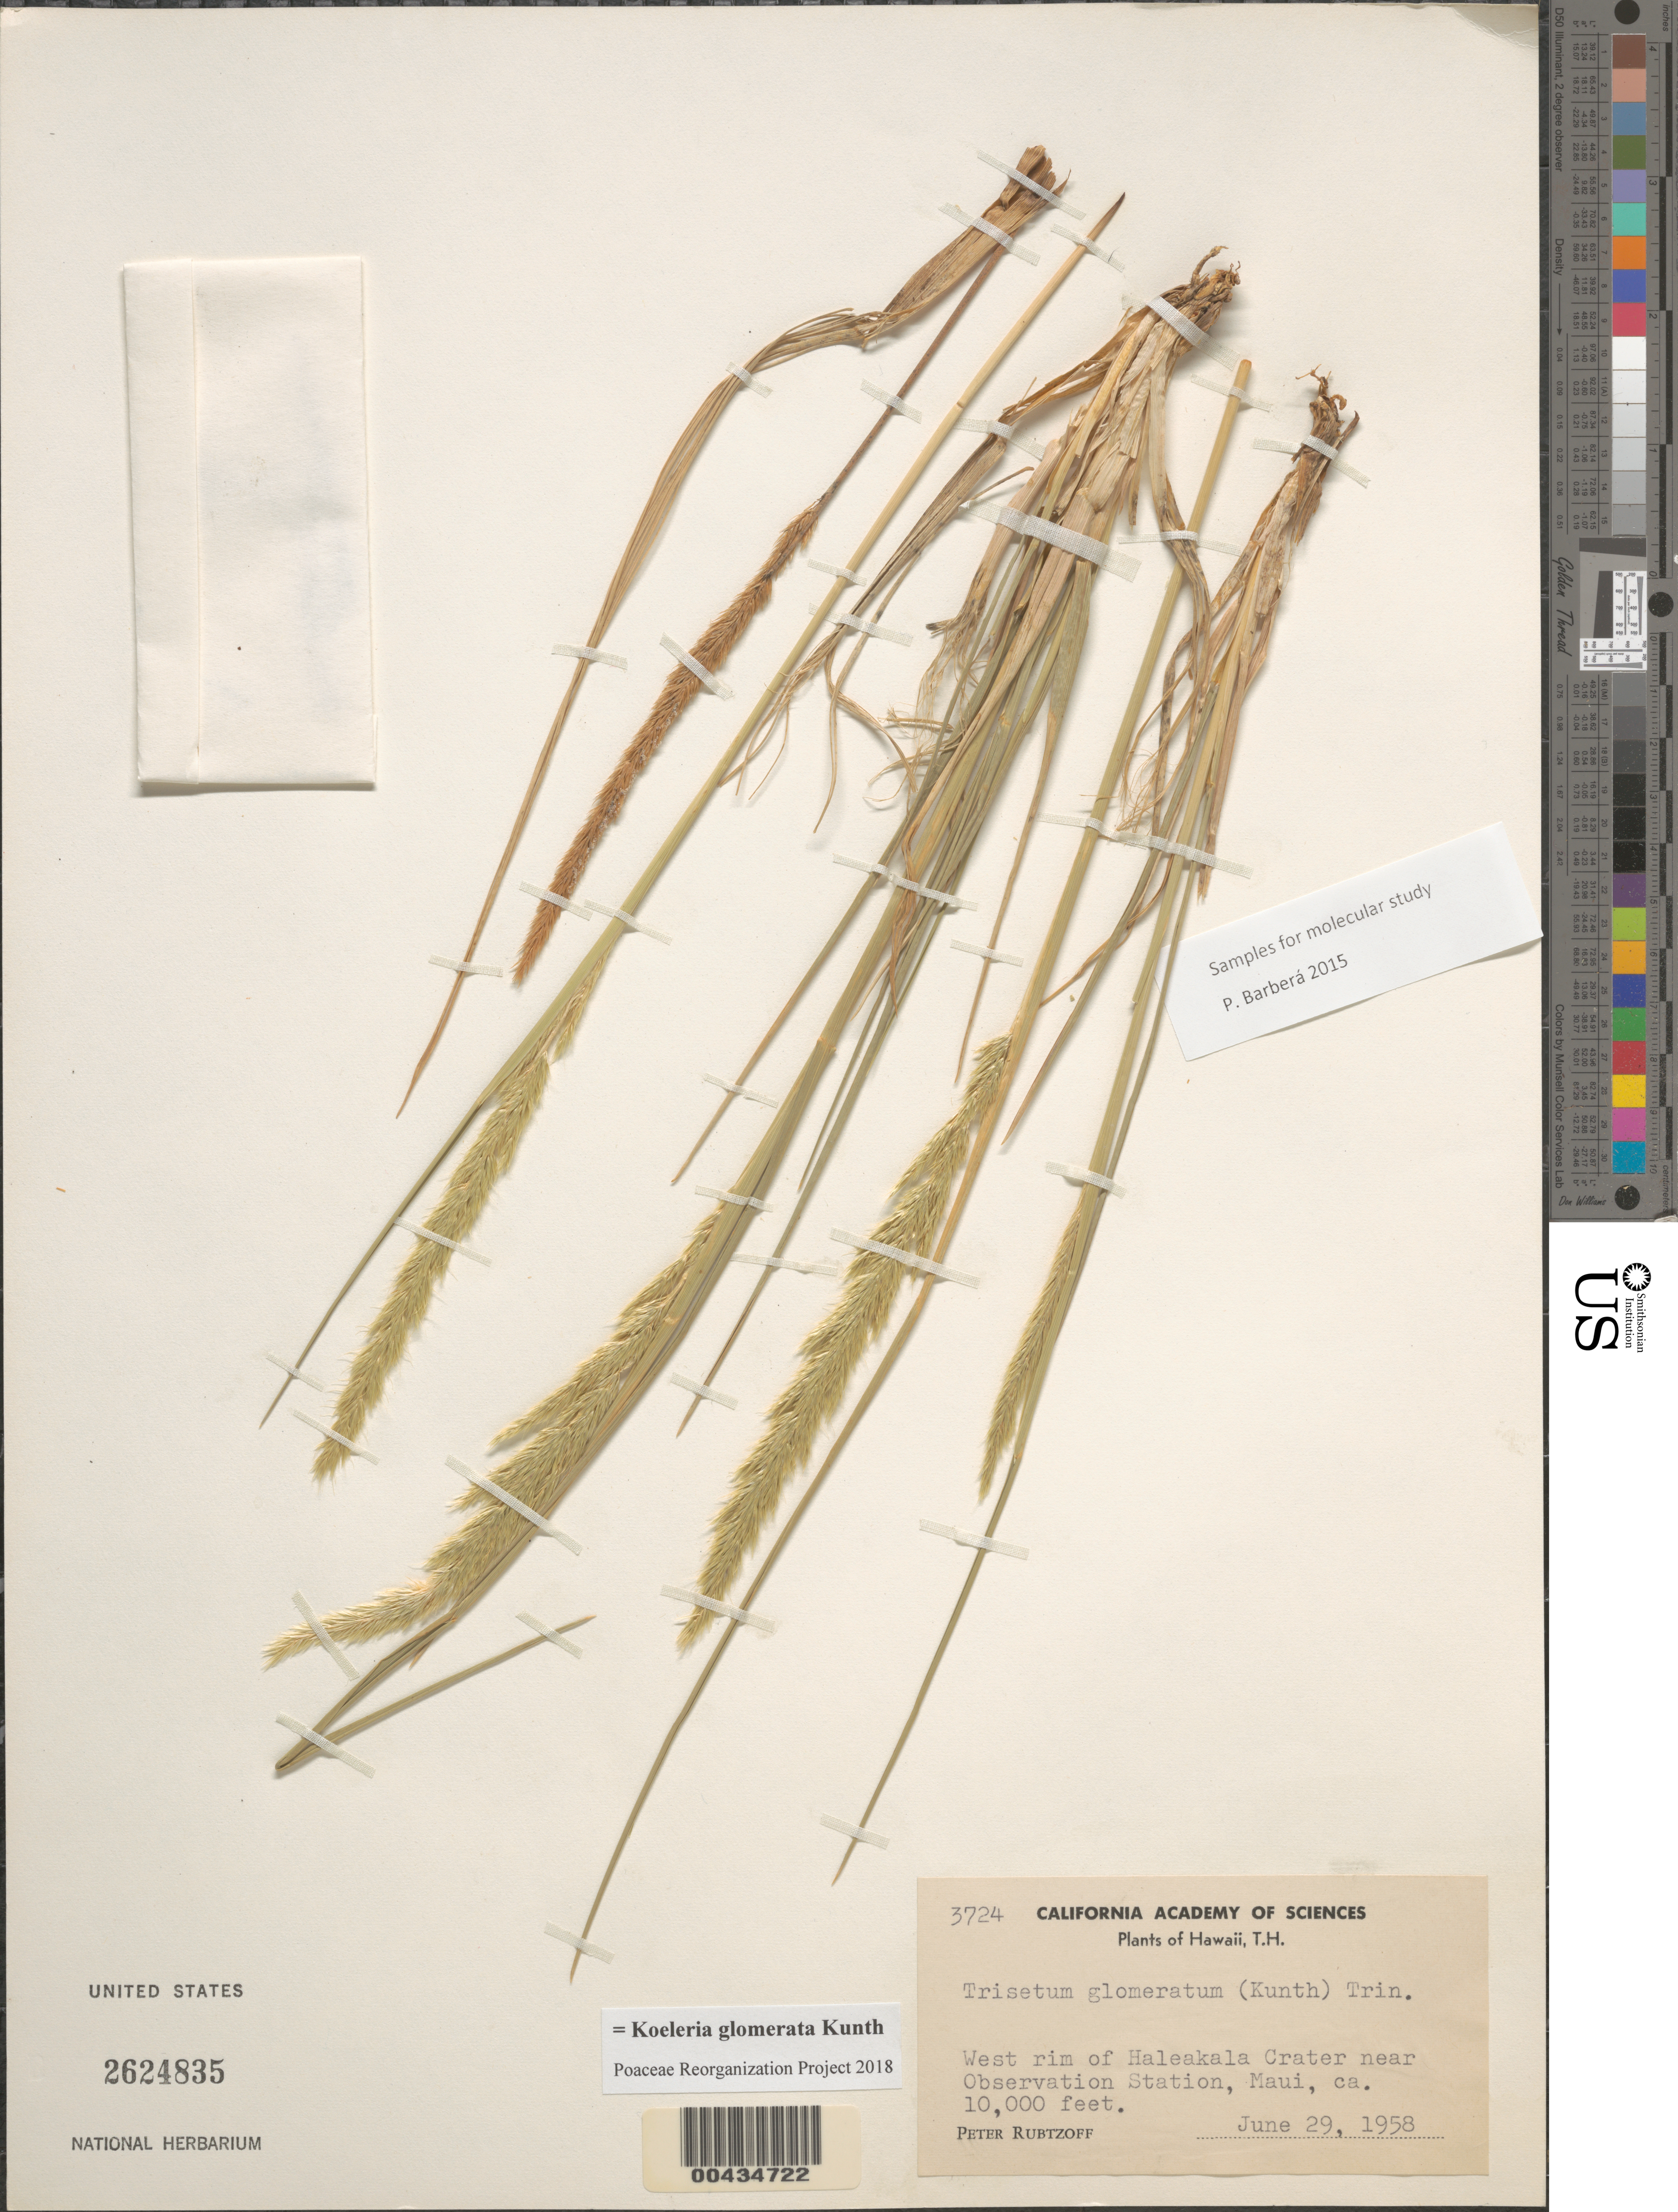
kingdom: Plantae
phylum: Tracheophyta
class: Liliopsida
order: Poales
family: Poaceae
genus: Koeleria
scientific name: Koeleria glomerata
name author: Kunth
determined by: Poaceae Reorganization Project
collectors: P. Rubtzoff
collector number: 3724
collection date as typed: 29 Jun 1958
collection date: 1958-06-29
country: United States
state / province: Hawaii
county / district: Maui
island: Maui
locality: West rim of Haleakala Crater near Observation Station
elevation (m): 3048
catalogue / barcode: US 2624835